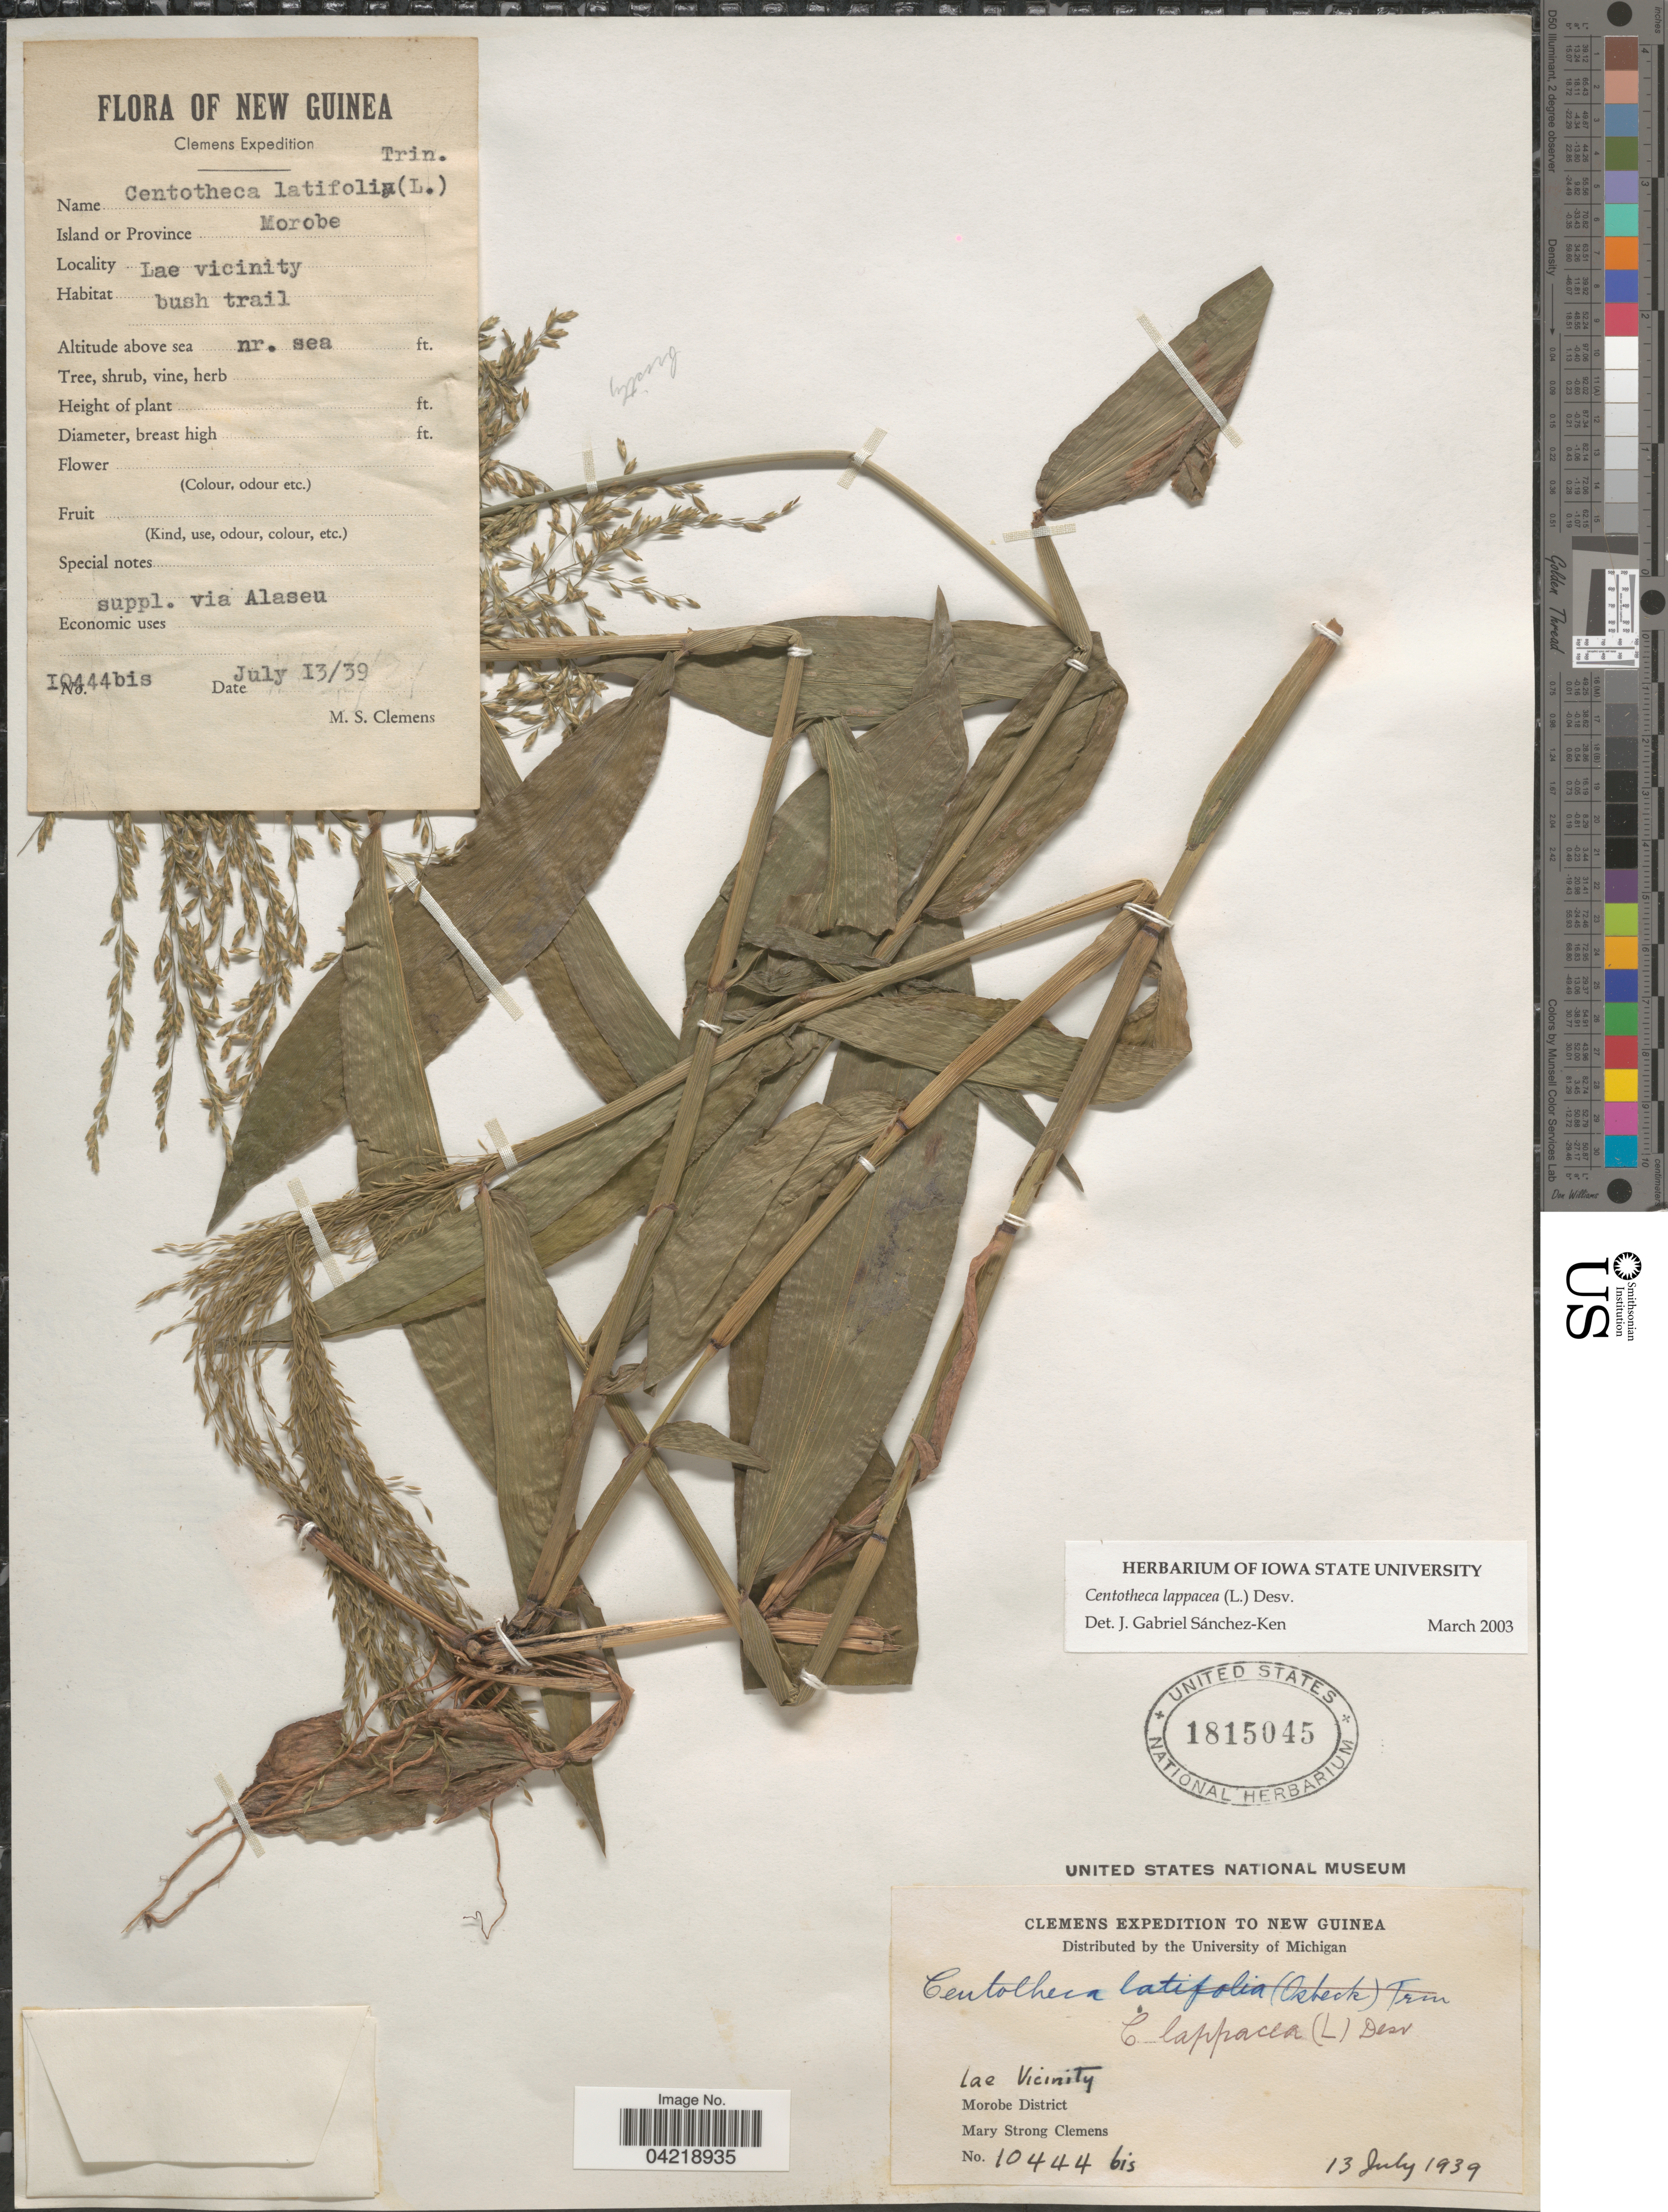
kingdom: Plantae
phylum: Tracheophyta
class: Liliopsida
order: Poales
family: Poaceae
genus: Centotheca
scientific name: Centotheca lappacea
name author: (L.) Desv.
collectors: M. S. Clemens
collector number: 10444bis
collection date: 1939-07-13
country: Papua New Guinea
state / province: Morobe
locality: Clemens Expedition to New Guinea. Lae Vicinity. Morobe District.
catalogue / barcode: US 1815045